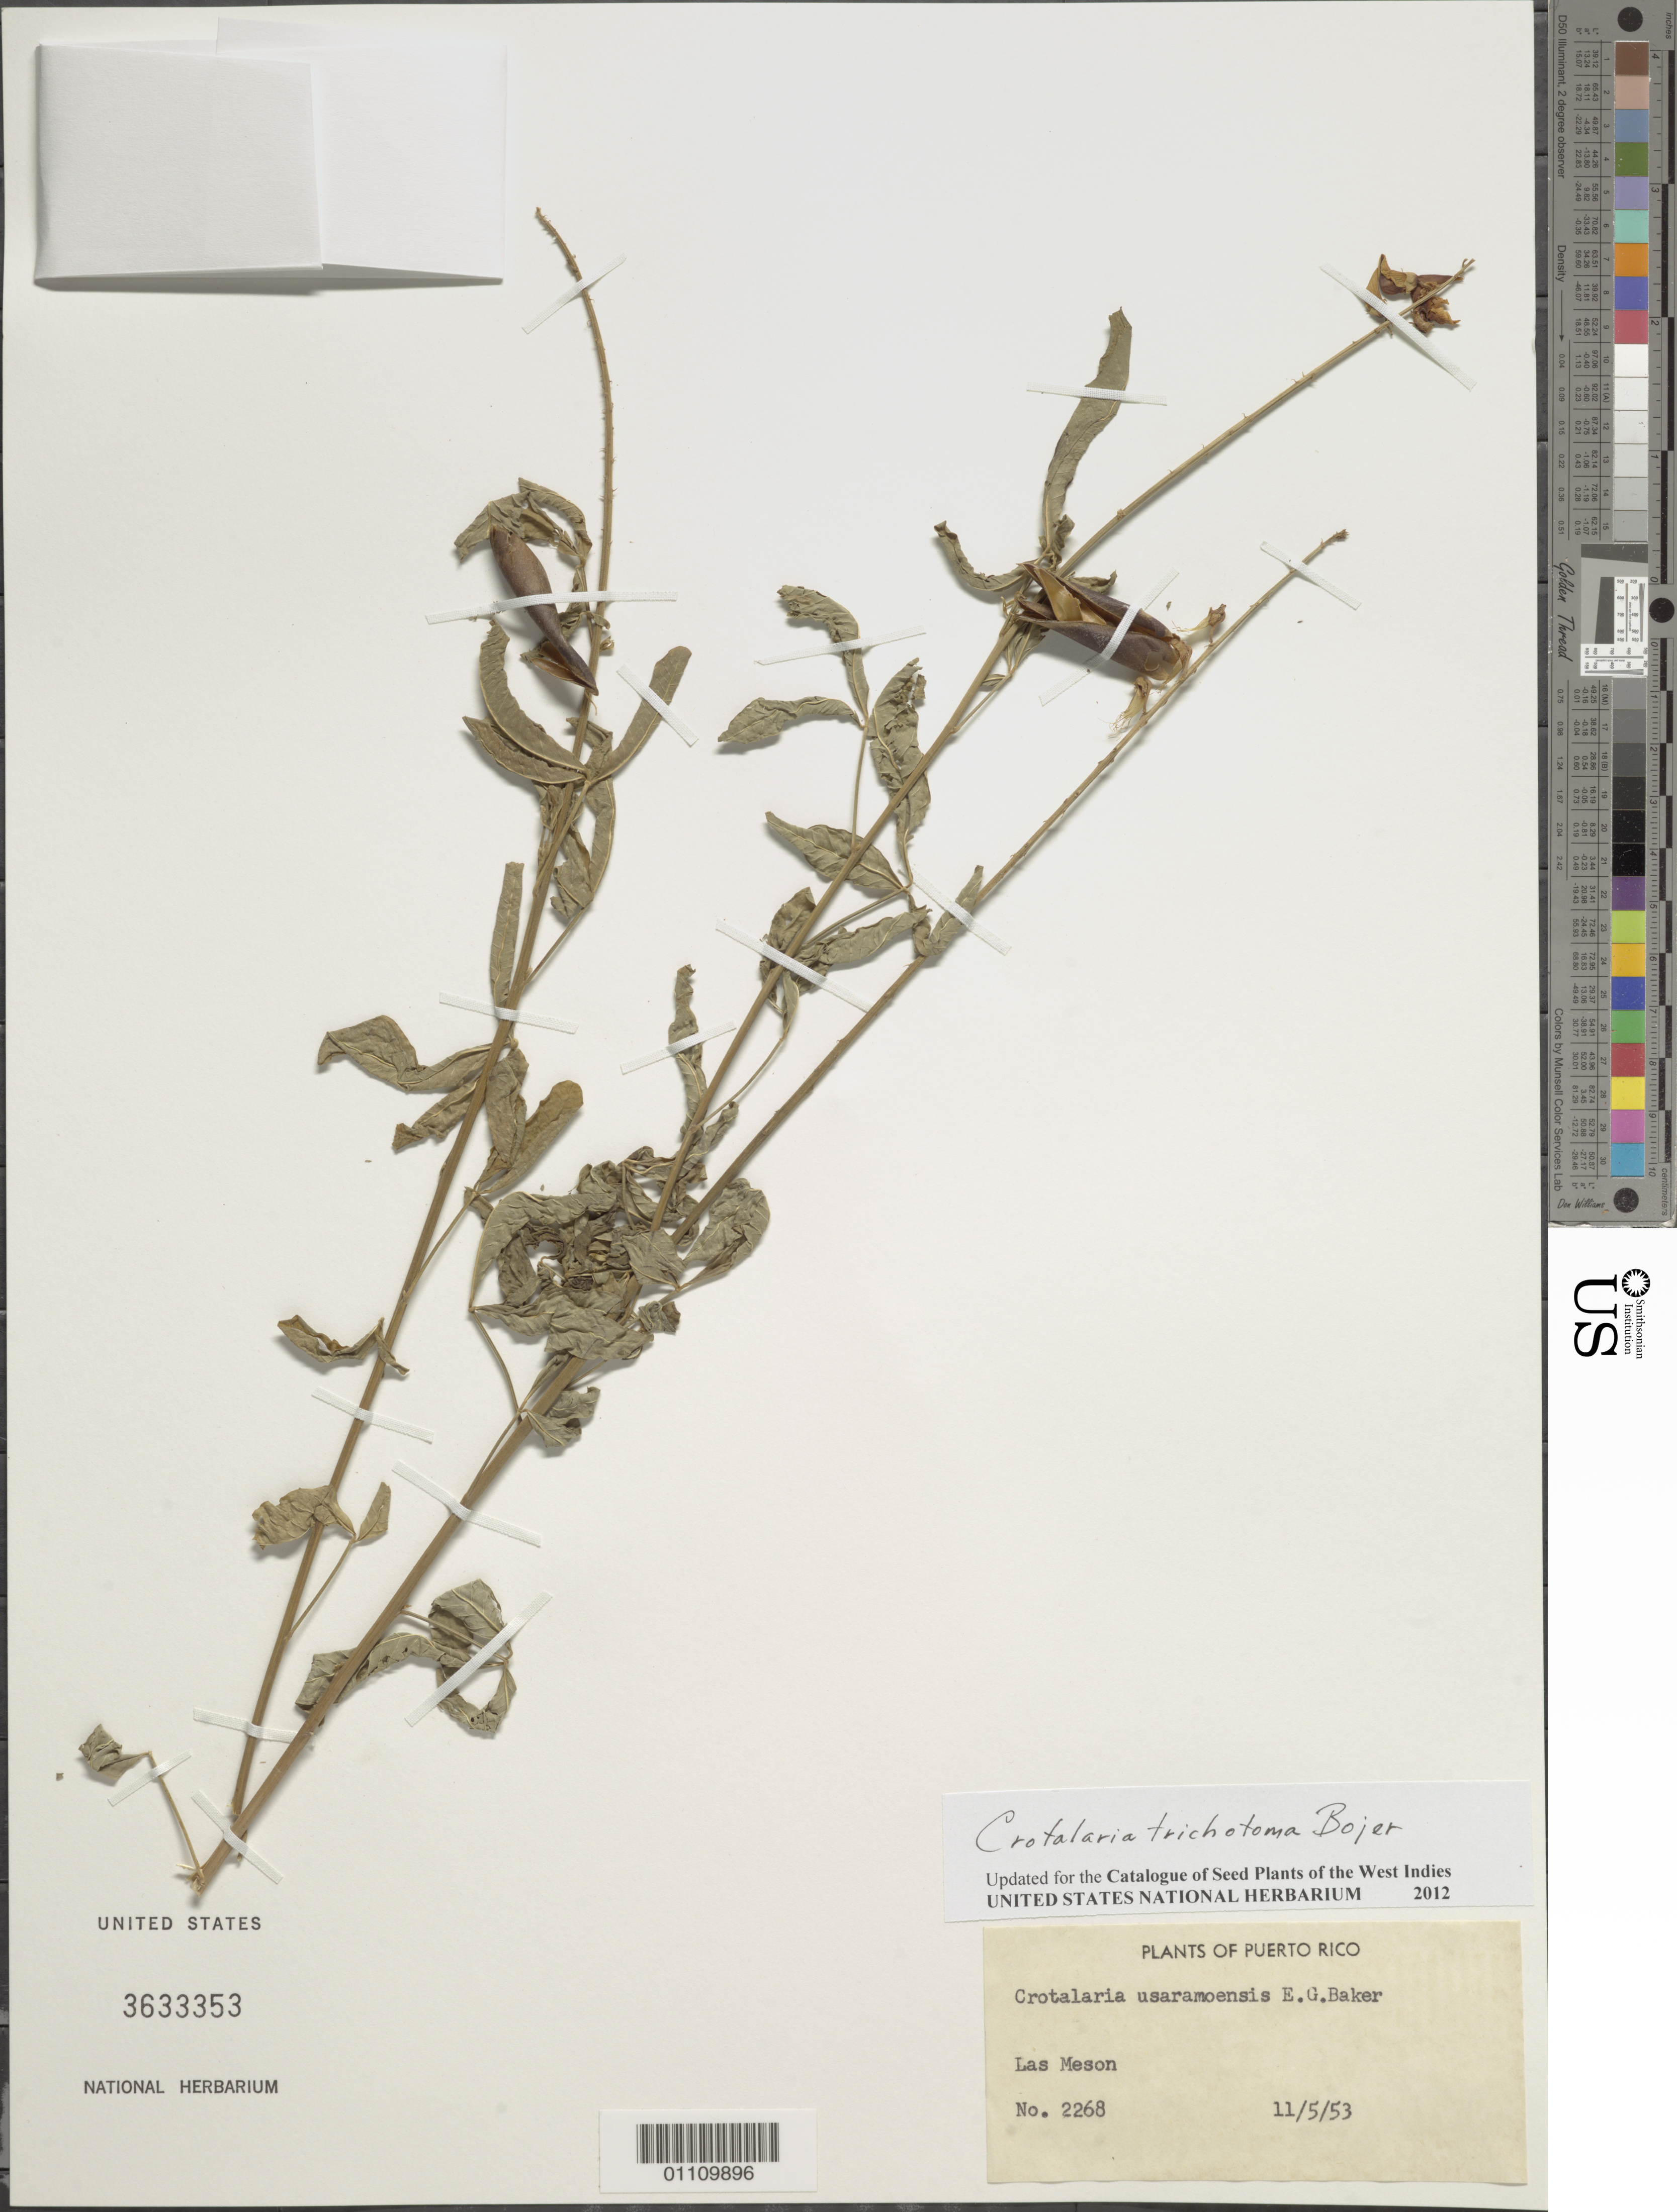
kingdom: Plantae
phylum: Tracheophyta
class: Magnoliopsida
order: Fabales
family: Fabaceae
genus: Crotalaria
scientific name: Crotalaria trichotoma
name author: Bojer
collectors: H. Winters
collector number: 2268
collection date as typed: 05 Nov 1953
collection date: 1953-11-05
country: Puerto Rico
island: Puerto Rico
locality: Las Meson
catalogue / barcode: US 3633353